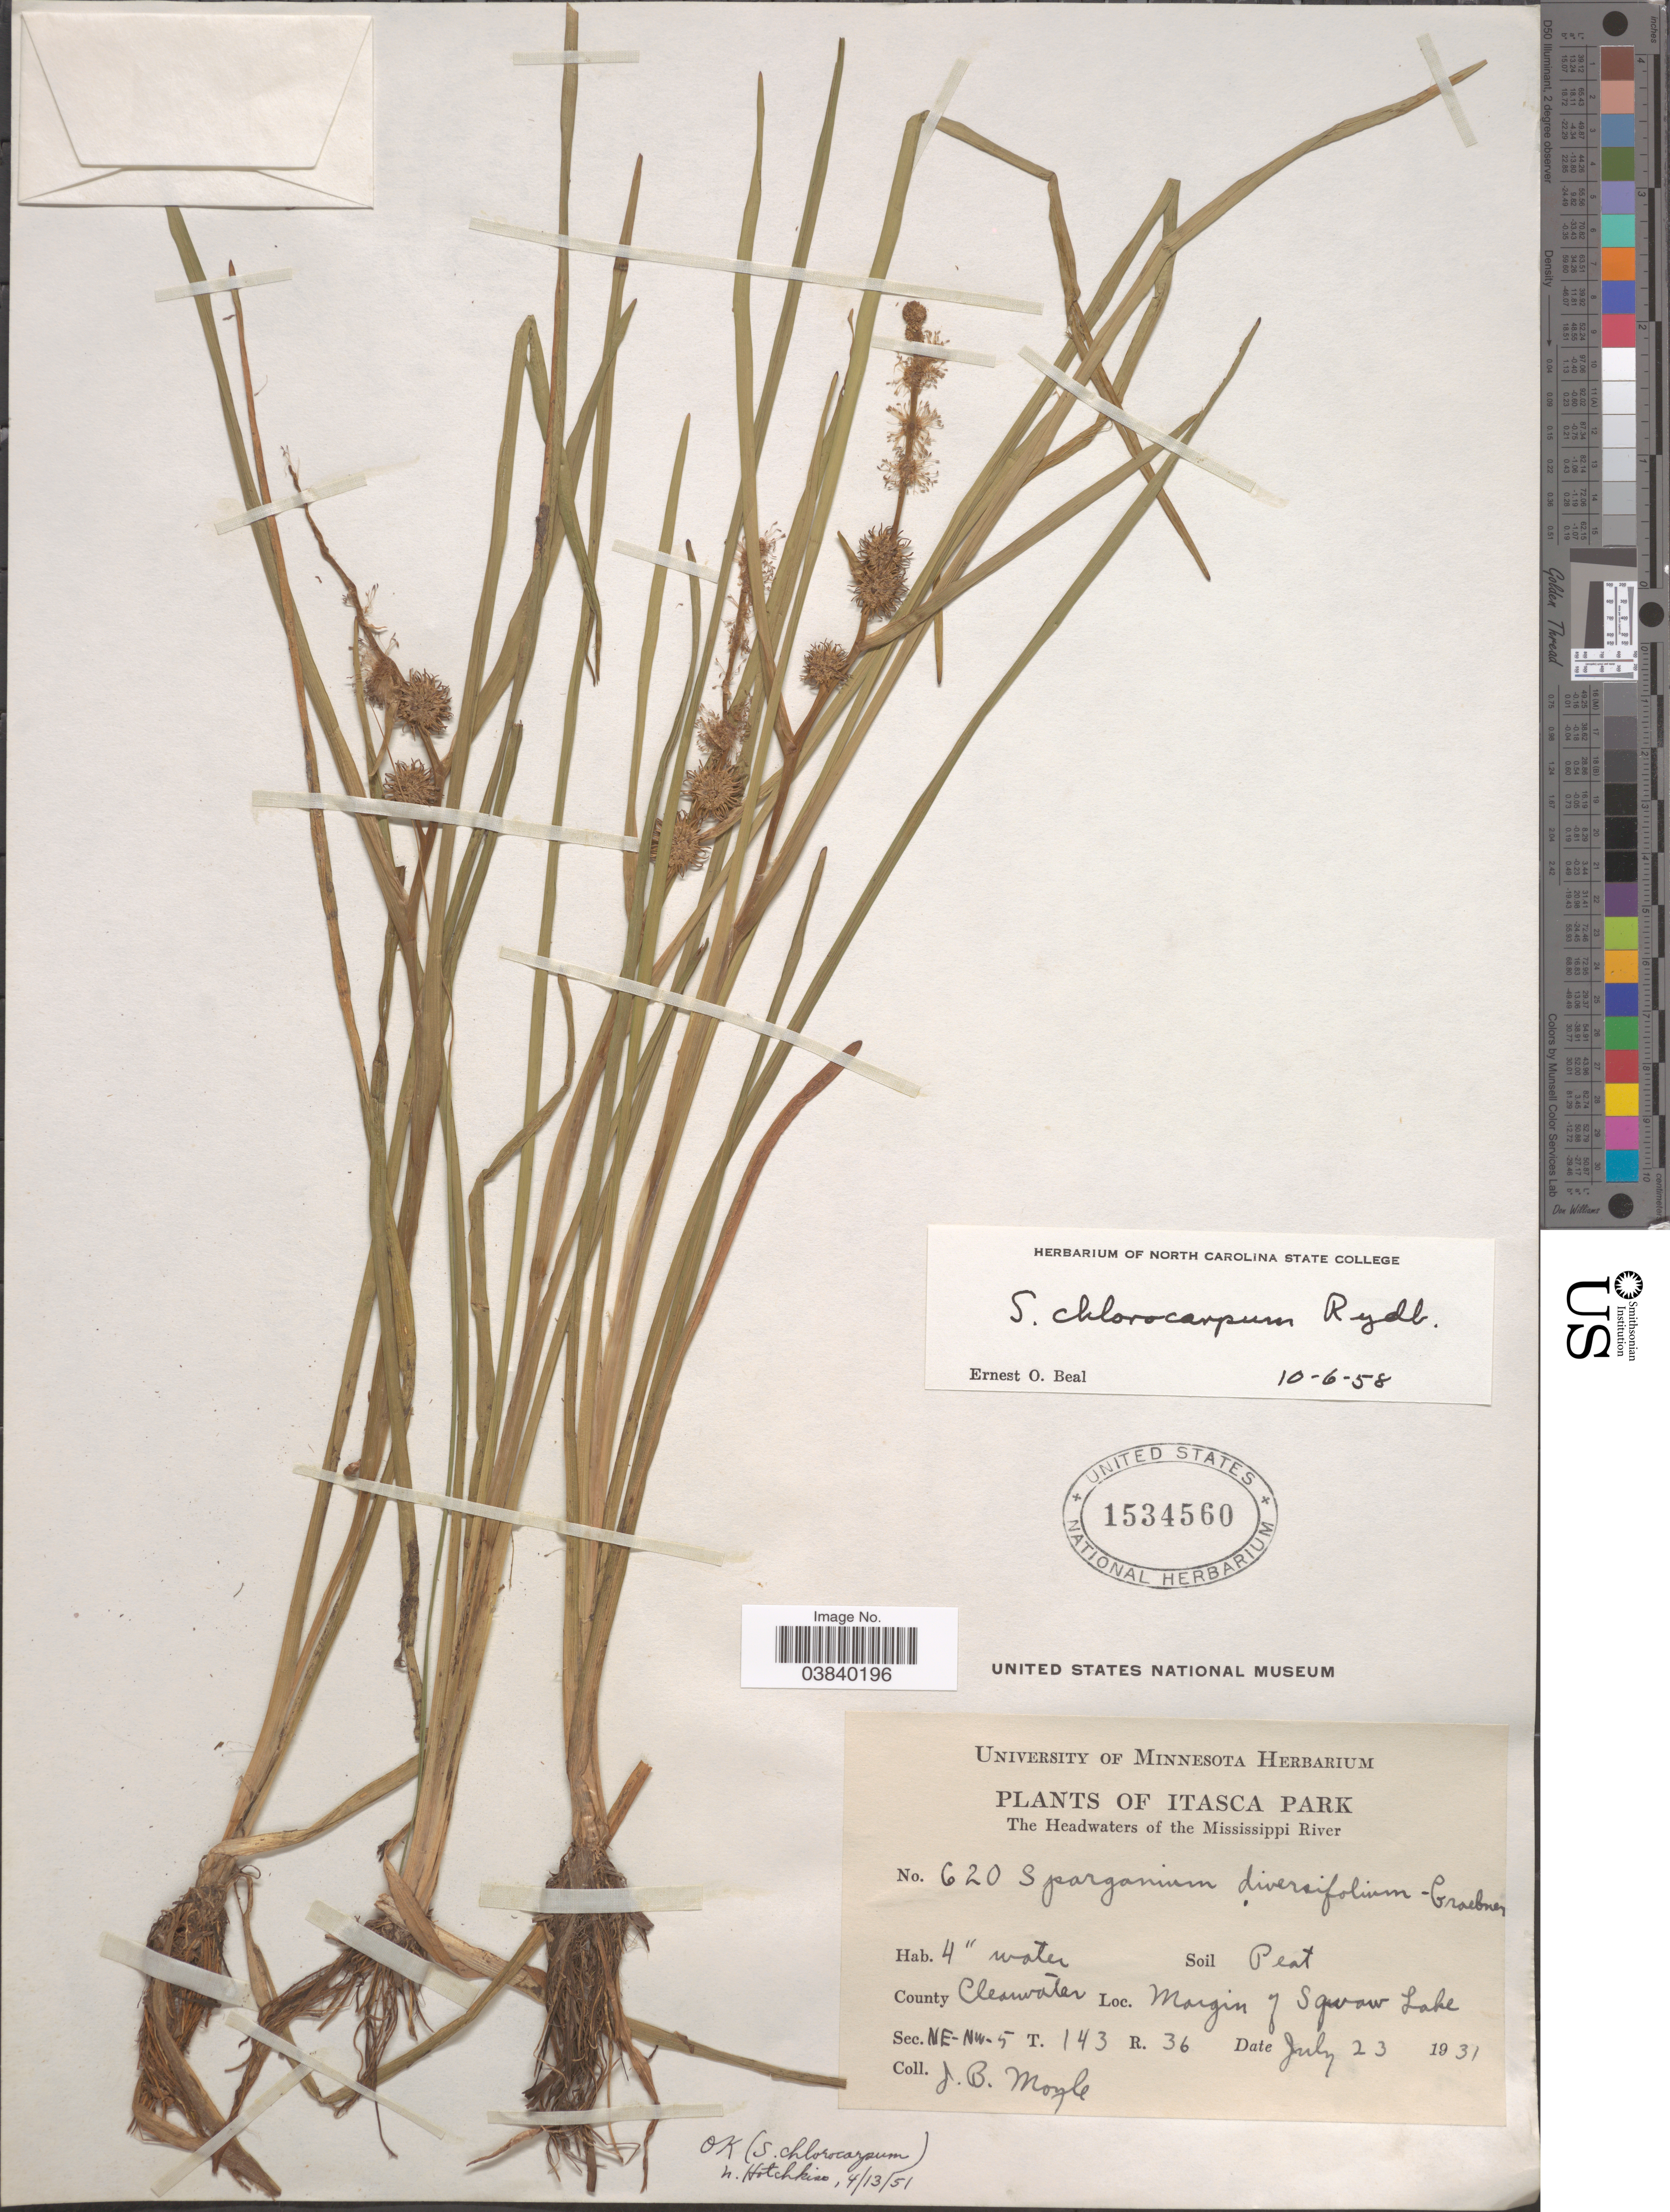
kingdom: Plantae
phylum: Tracheophyta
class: Liliopsida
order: Poales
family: Typhaceae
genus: Sparganium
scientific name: Sparganium chlorocarpum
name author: Rydb.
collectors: J. Mogle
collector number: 620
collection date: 1931-07-23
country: United States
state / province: Minnesota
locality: Itasca Park. The Headwaters of the Mississippi River. County Clearwater. Margin of Squaw Lake. Sec. NE-NW- 5 T. 143 R. 36.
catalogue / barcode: US 1534560